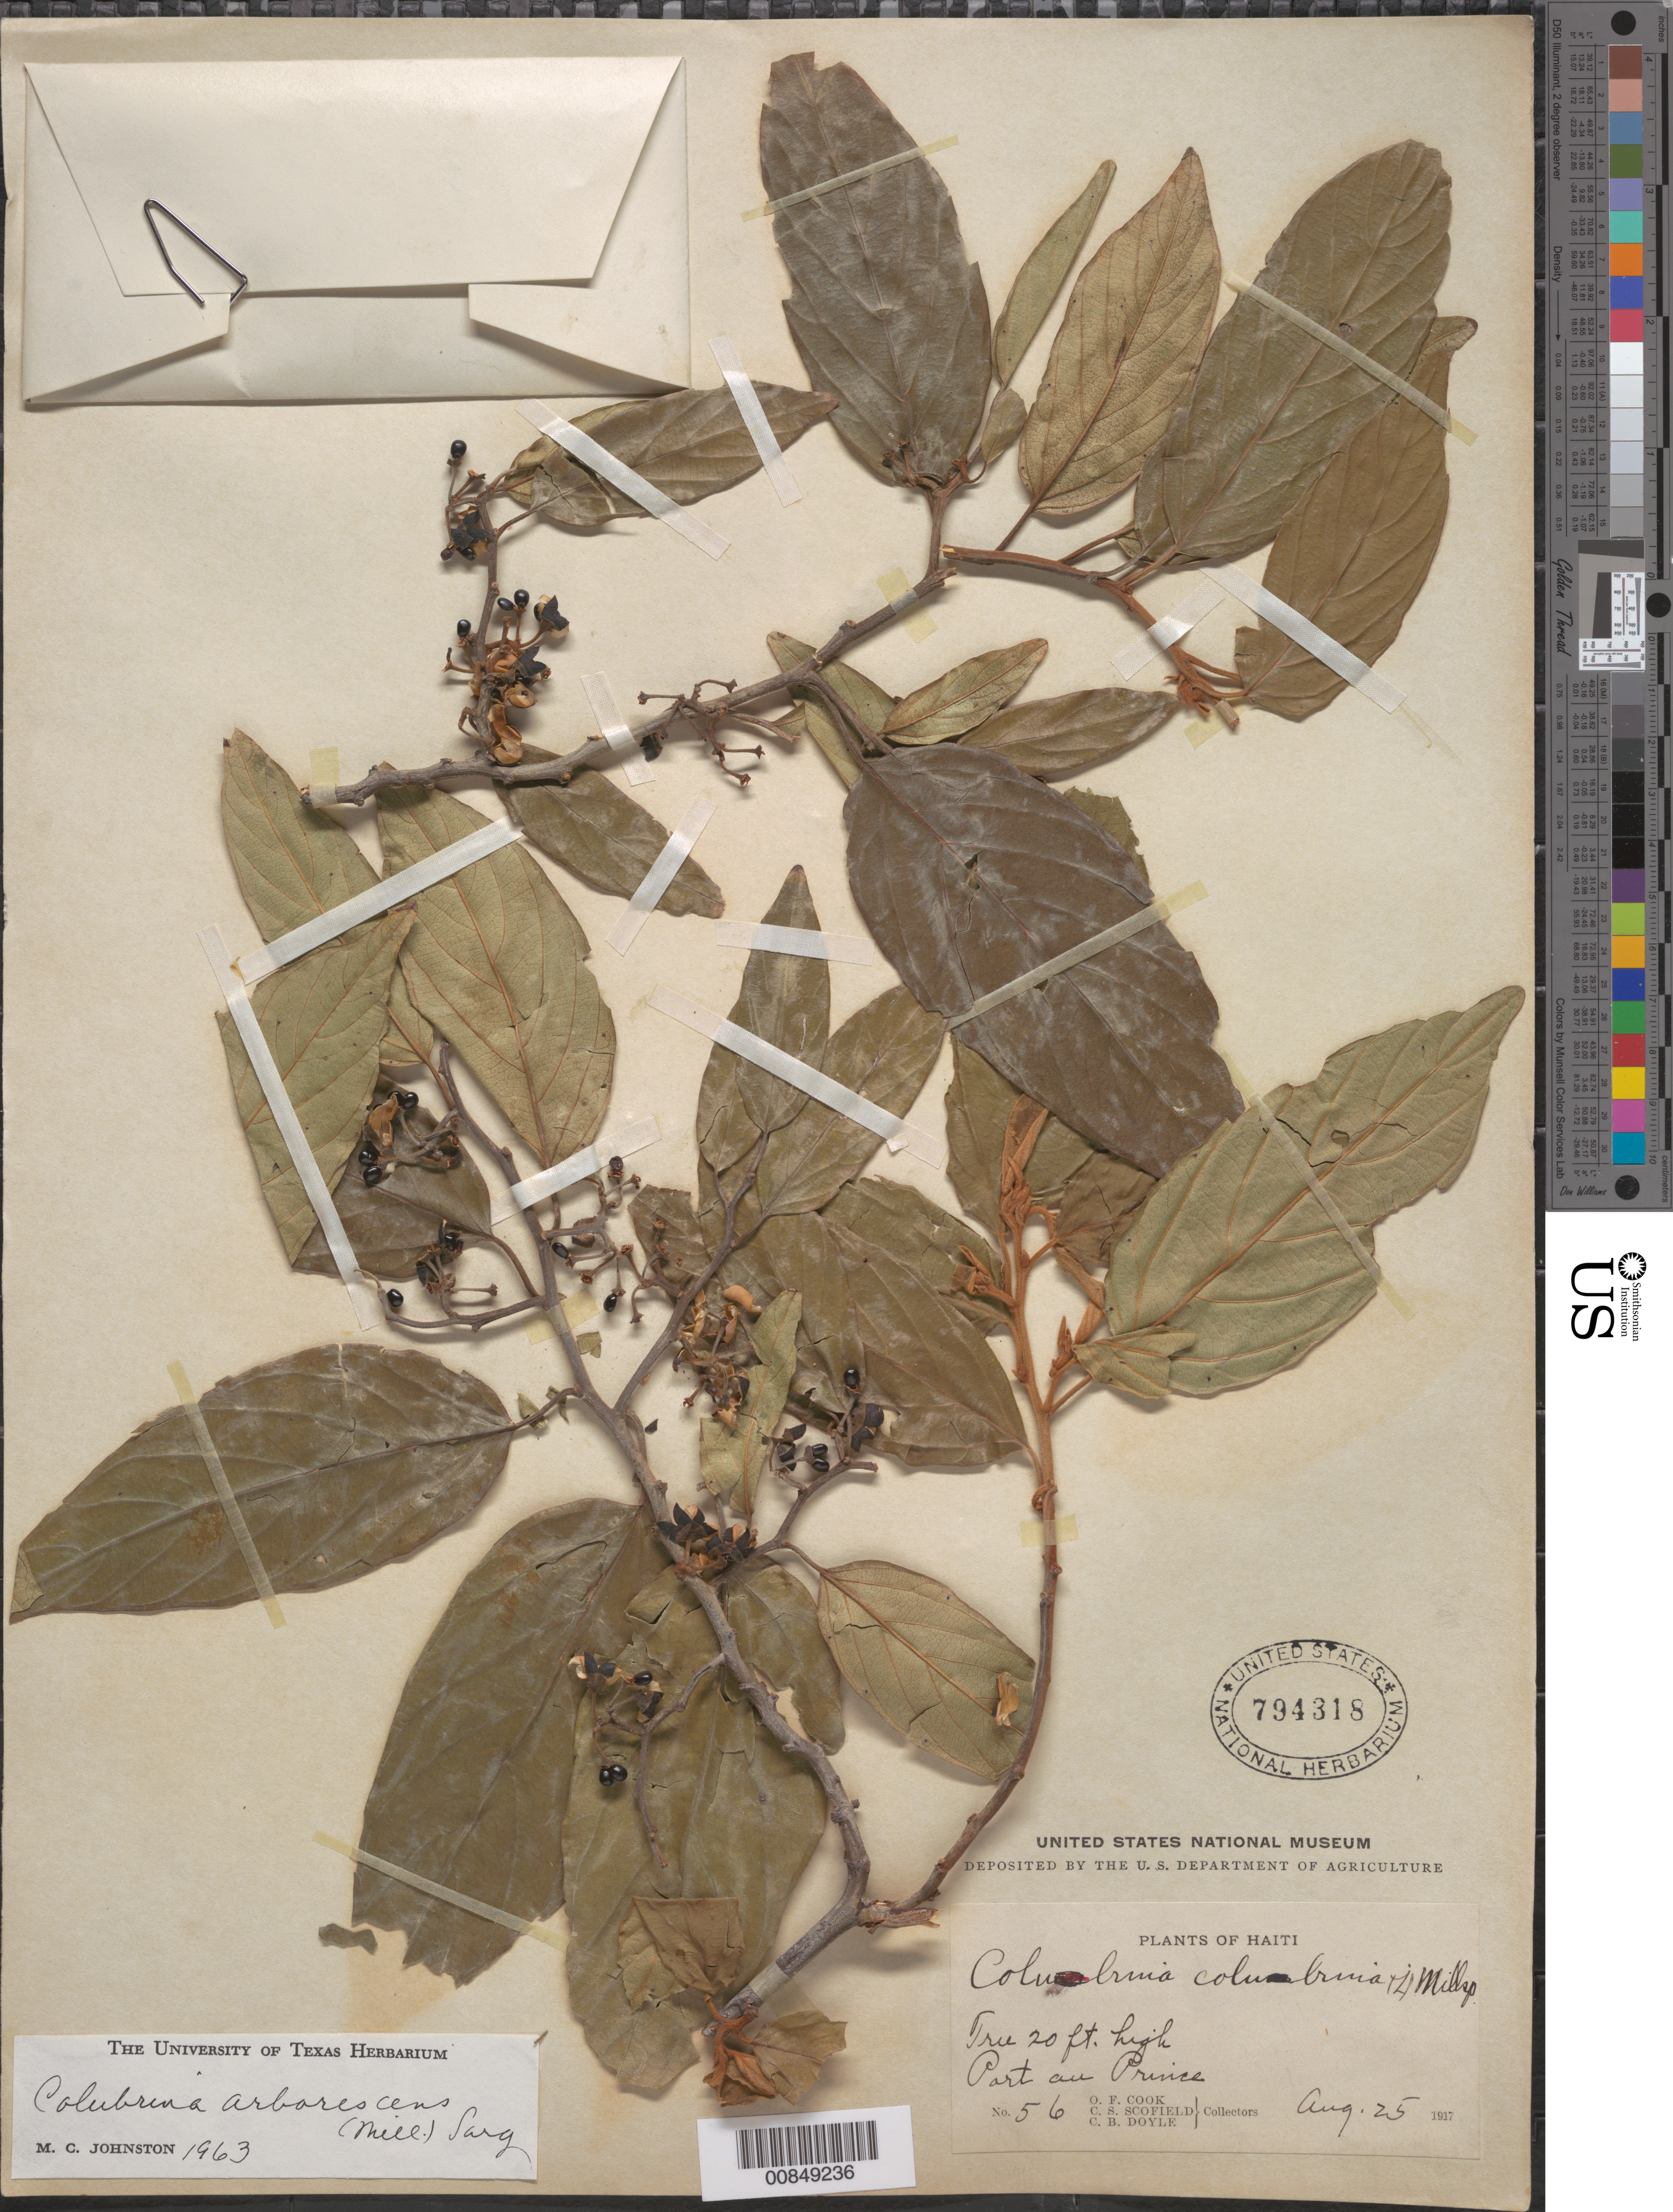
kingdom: Plantae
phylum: Tracheophyta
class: Magnoliopsida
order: Rosales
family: Rhamnaceae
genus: Colubrina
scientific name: Colubrina arborescens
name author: (Mill.) Sarg.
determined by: Johnston, Marshall C.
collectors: O. F. Cook, C. Scofield & C. Doyle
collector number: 56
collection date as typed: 25 Aug 1917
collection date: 1917-08-25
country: Haiti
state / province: Óuest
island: Hispaniola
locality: Port-au-Prince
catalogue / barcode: US 794318